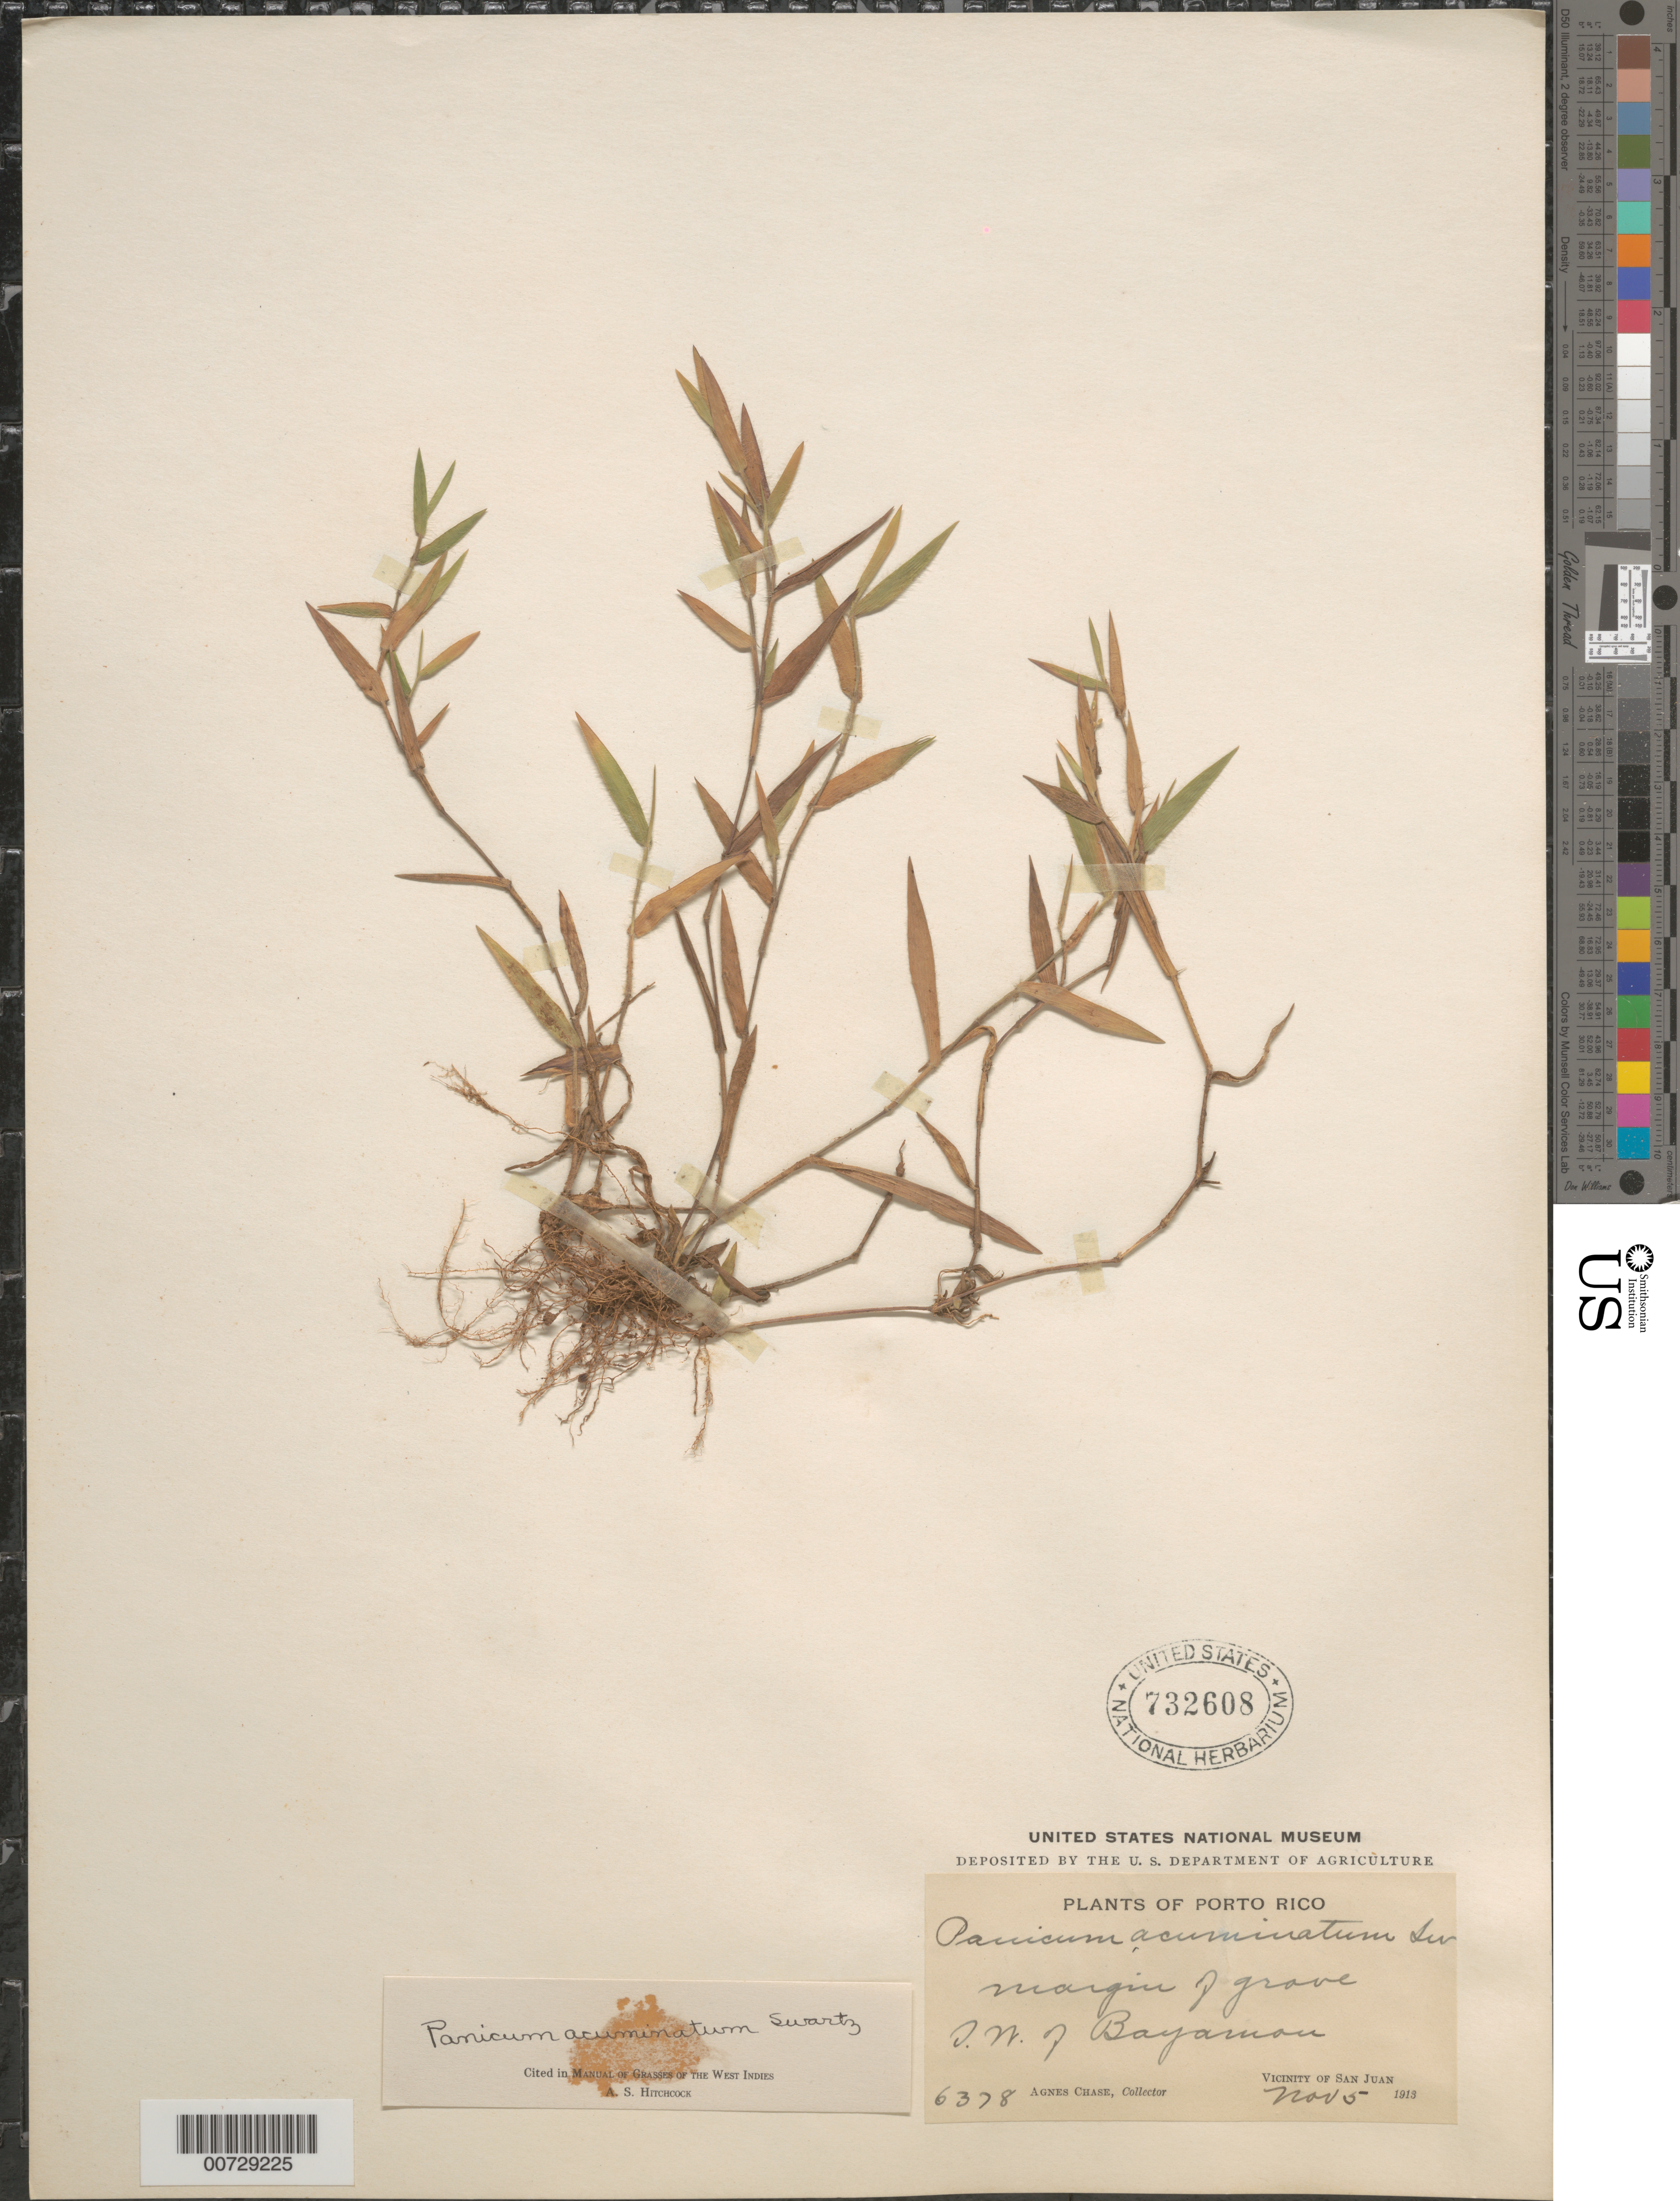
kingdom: Plantae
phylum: Tracheophyta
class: Liliopsida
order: Poales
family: Poaceae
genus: Dichanthelium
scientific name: Dichanthelium acuminatum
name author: (Sw.) Gould & C.A. Clark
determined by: Hitchcock, Albert S.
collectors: A. Chase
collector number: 6378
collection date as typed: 05 Nov 1913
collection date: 1913-11-05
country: Puerto Rico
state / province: Bayamón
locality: San Juan, vic of; SW of Bayamon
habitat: Margin of grove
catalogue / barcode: US 732608